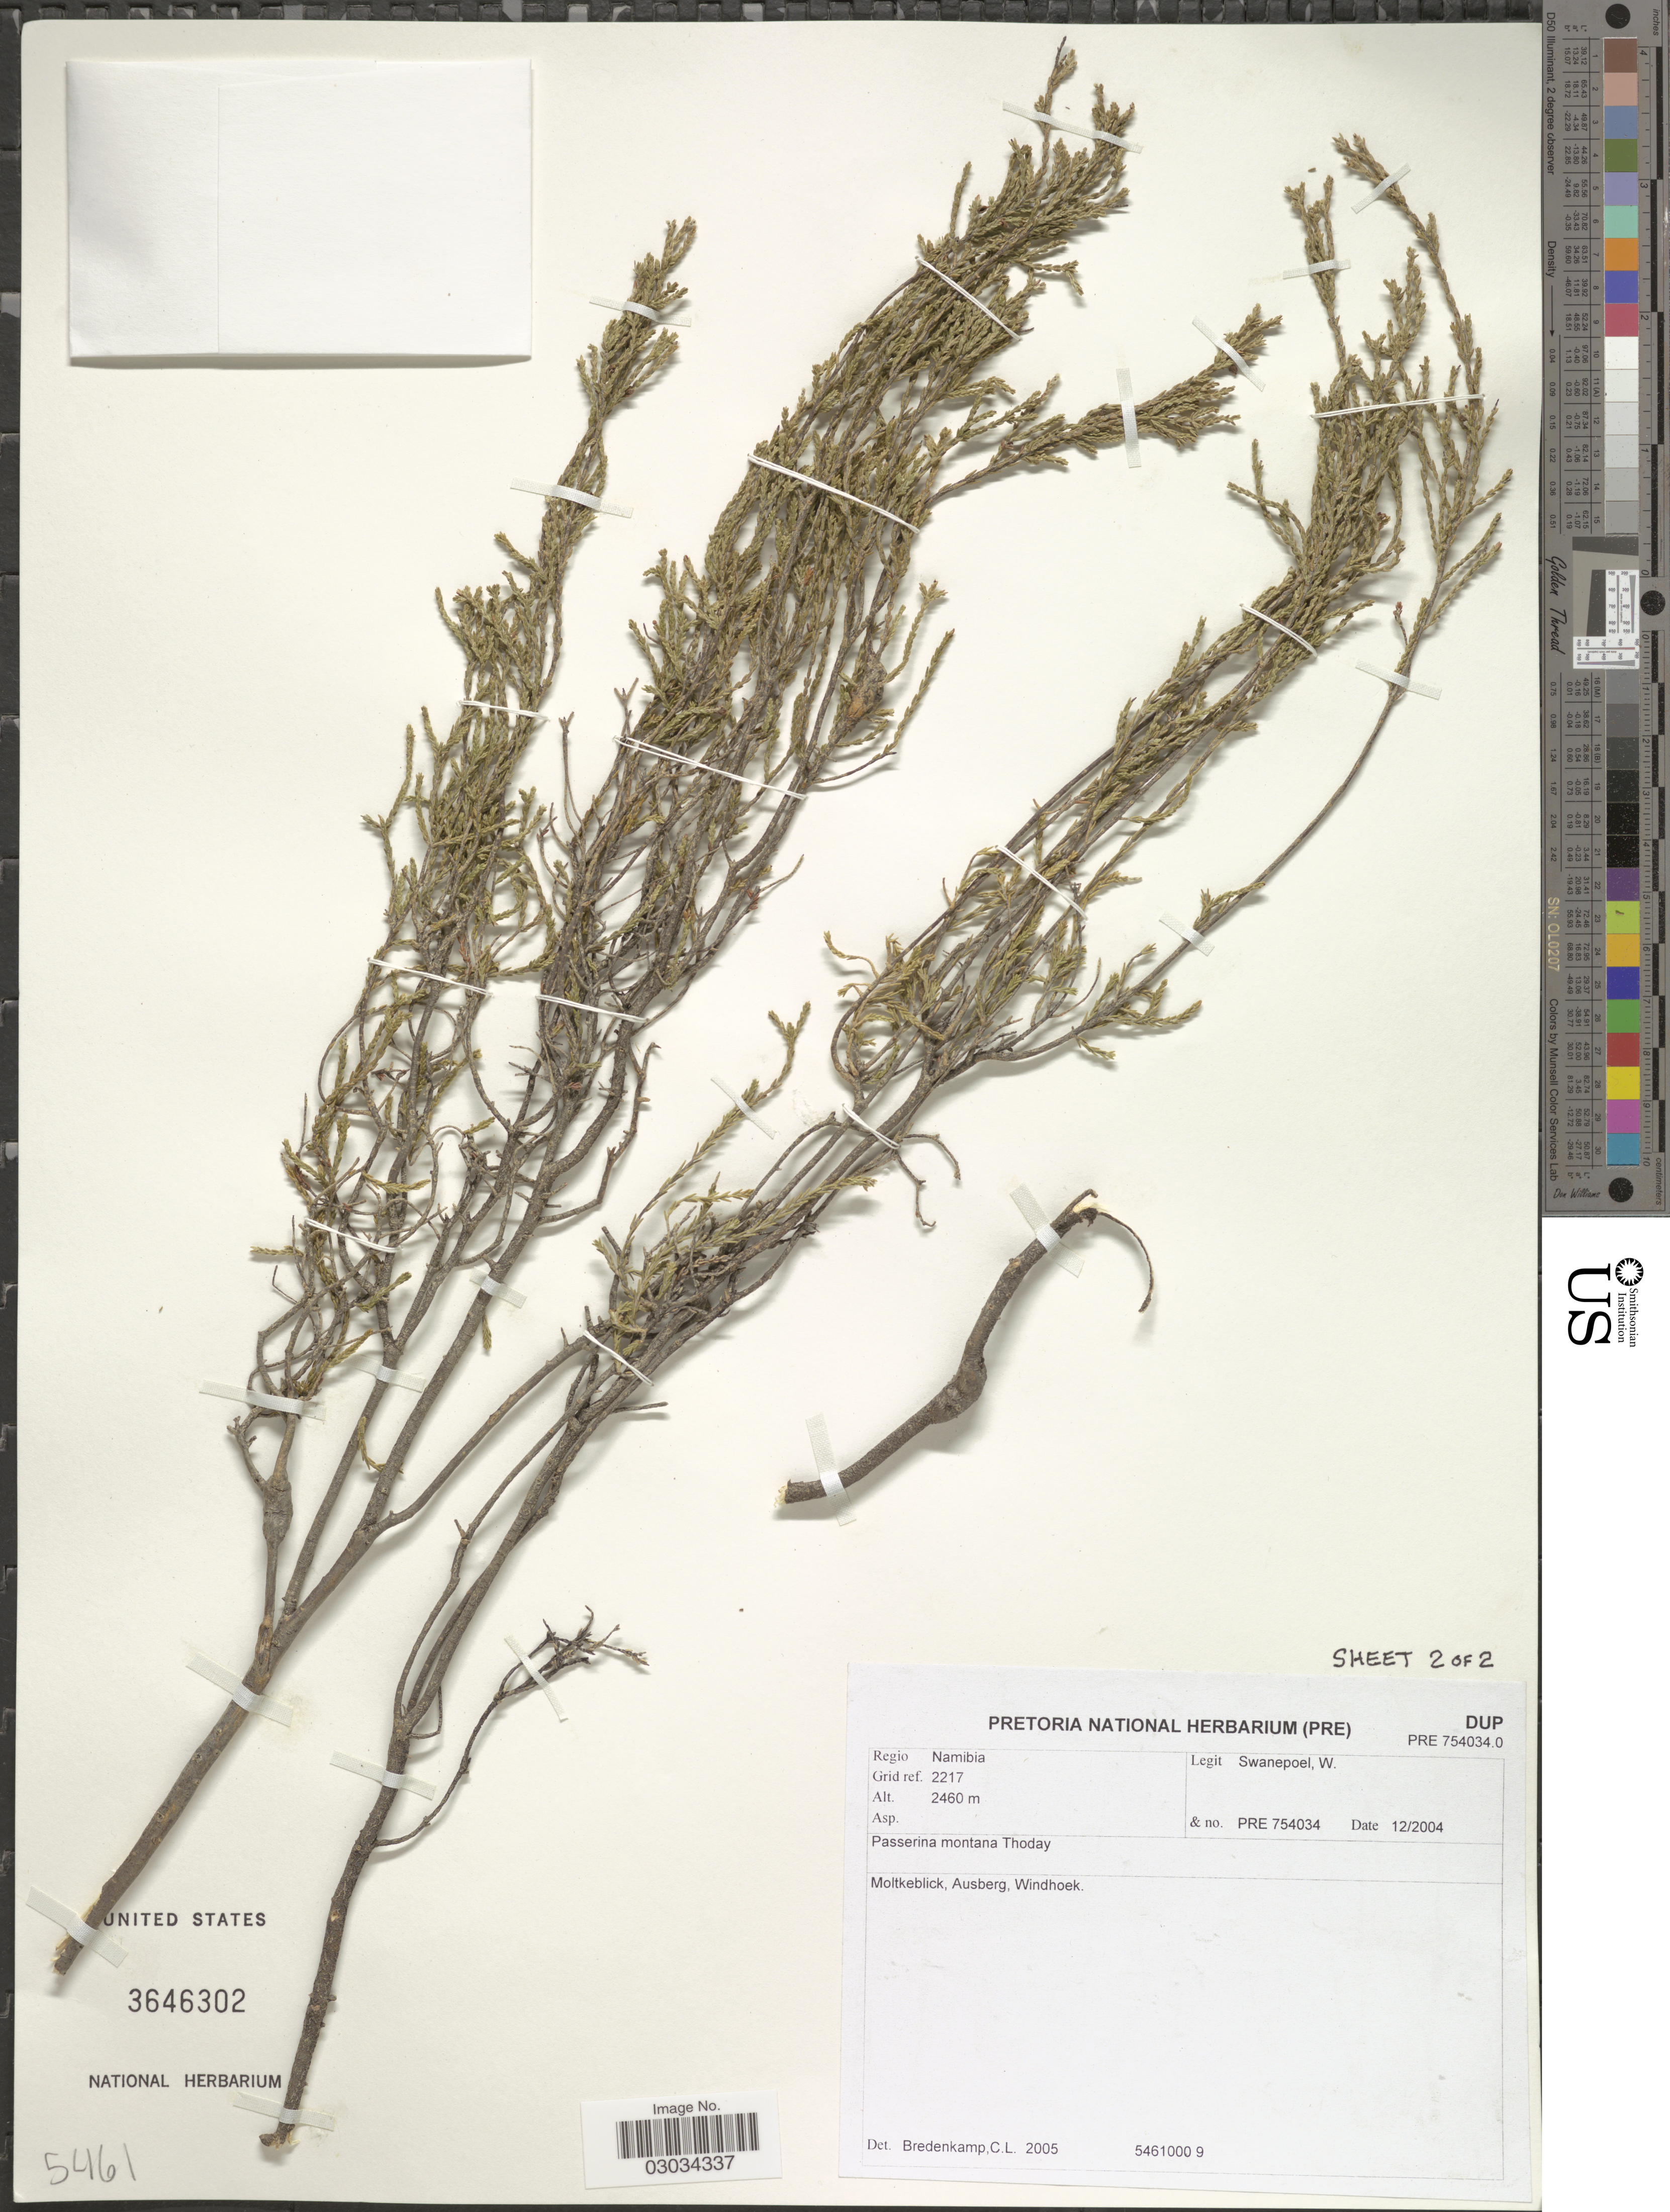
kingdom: Plantae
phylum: Tracheophyta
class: Magnoliopsida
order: Malvales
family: Thymelaeaceae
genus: Passerina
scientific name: Passerina montana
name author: Thoday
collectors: W. Swanepoel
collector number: PRE754034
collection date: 2004-12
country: Namibia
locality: Regio Namibia. Grid ref. 2217. Moltkeblick, Ausberg, Windhoek.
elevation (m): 2460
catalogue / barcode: US 3646302